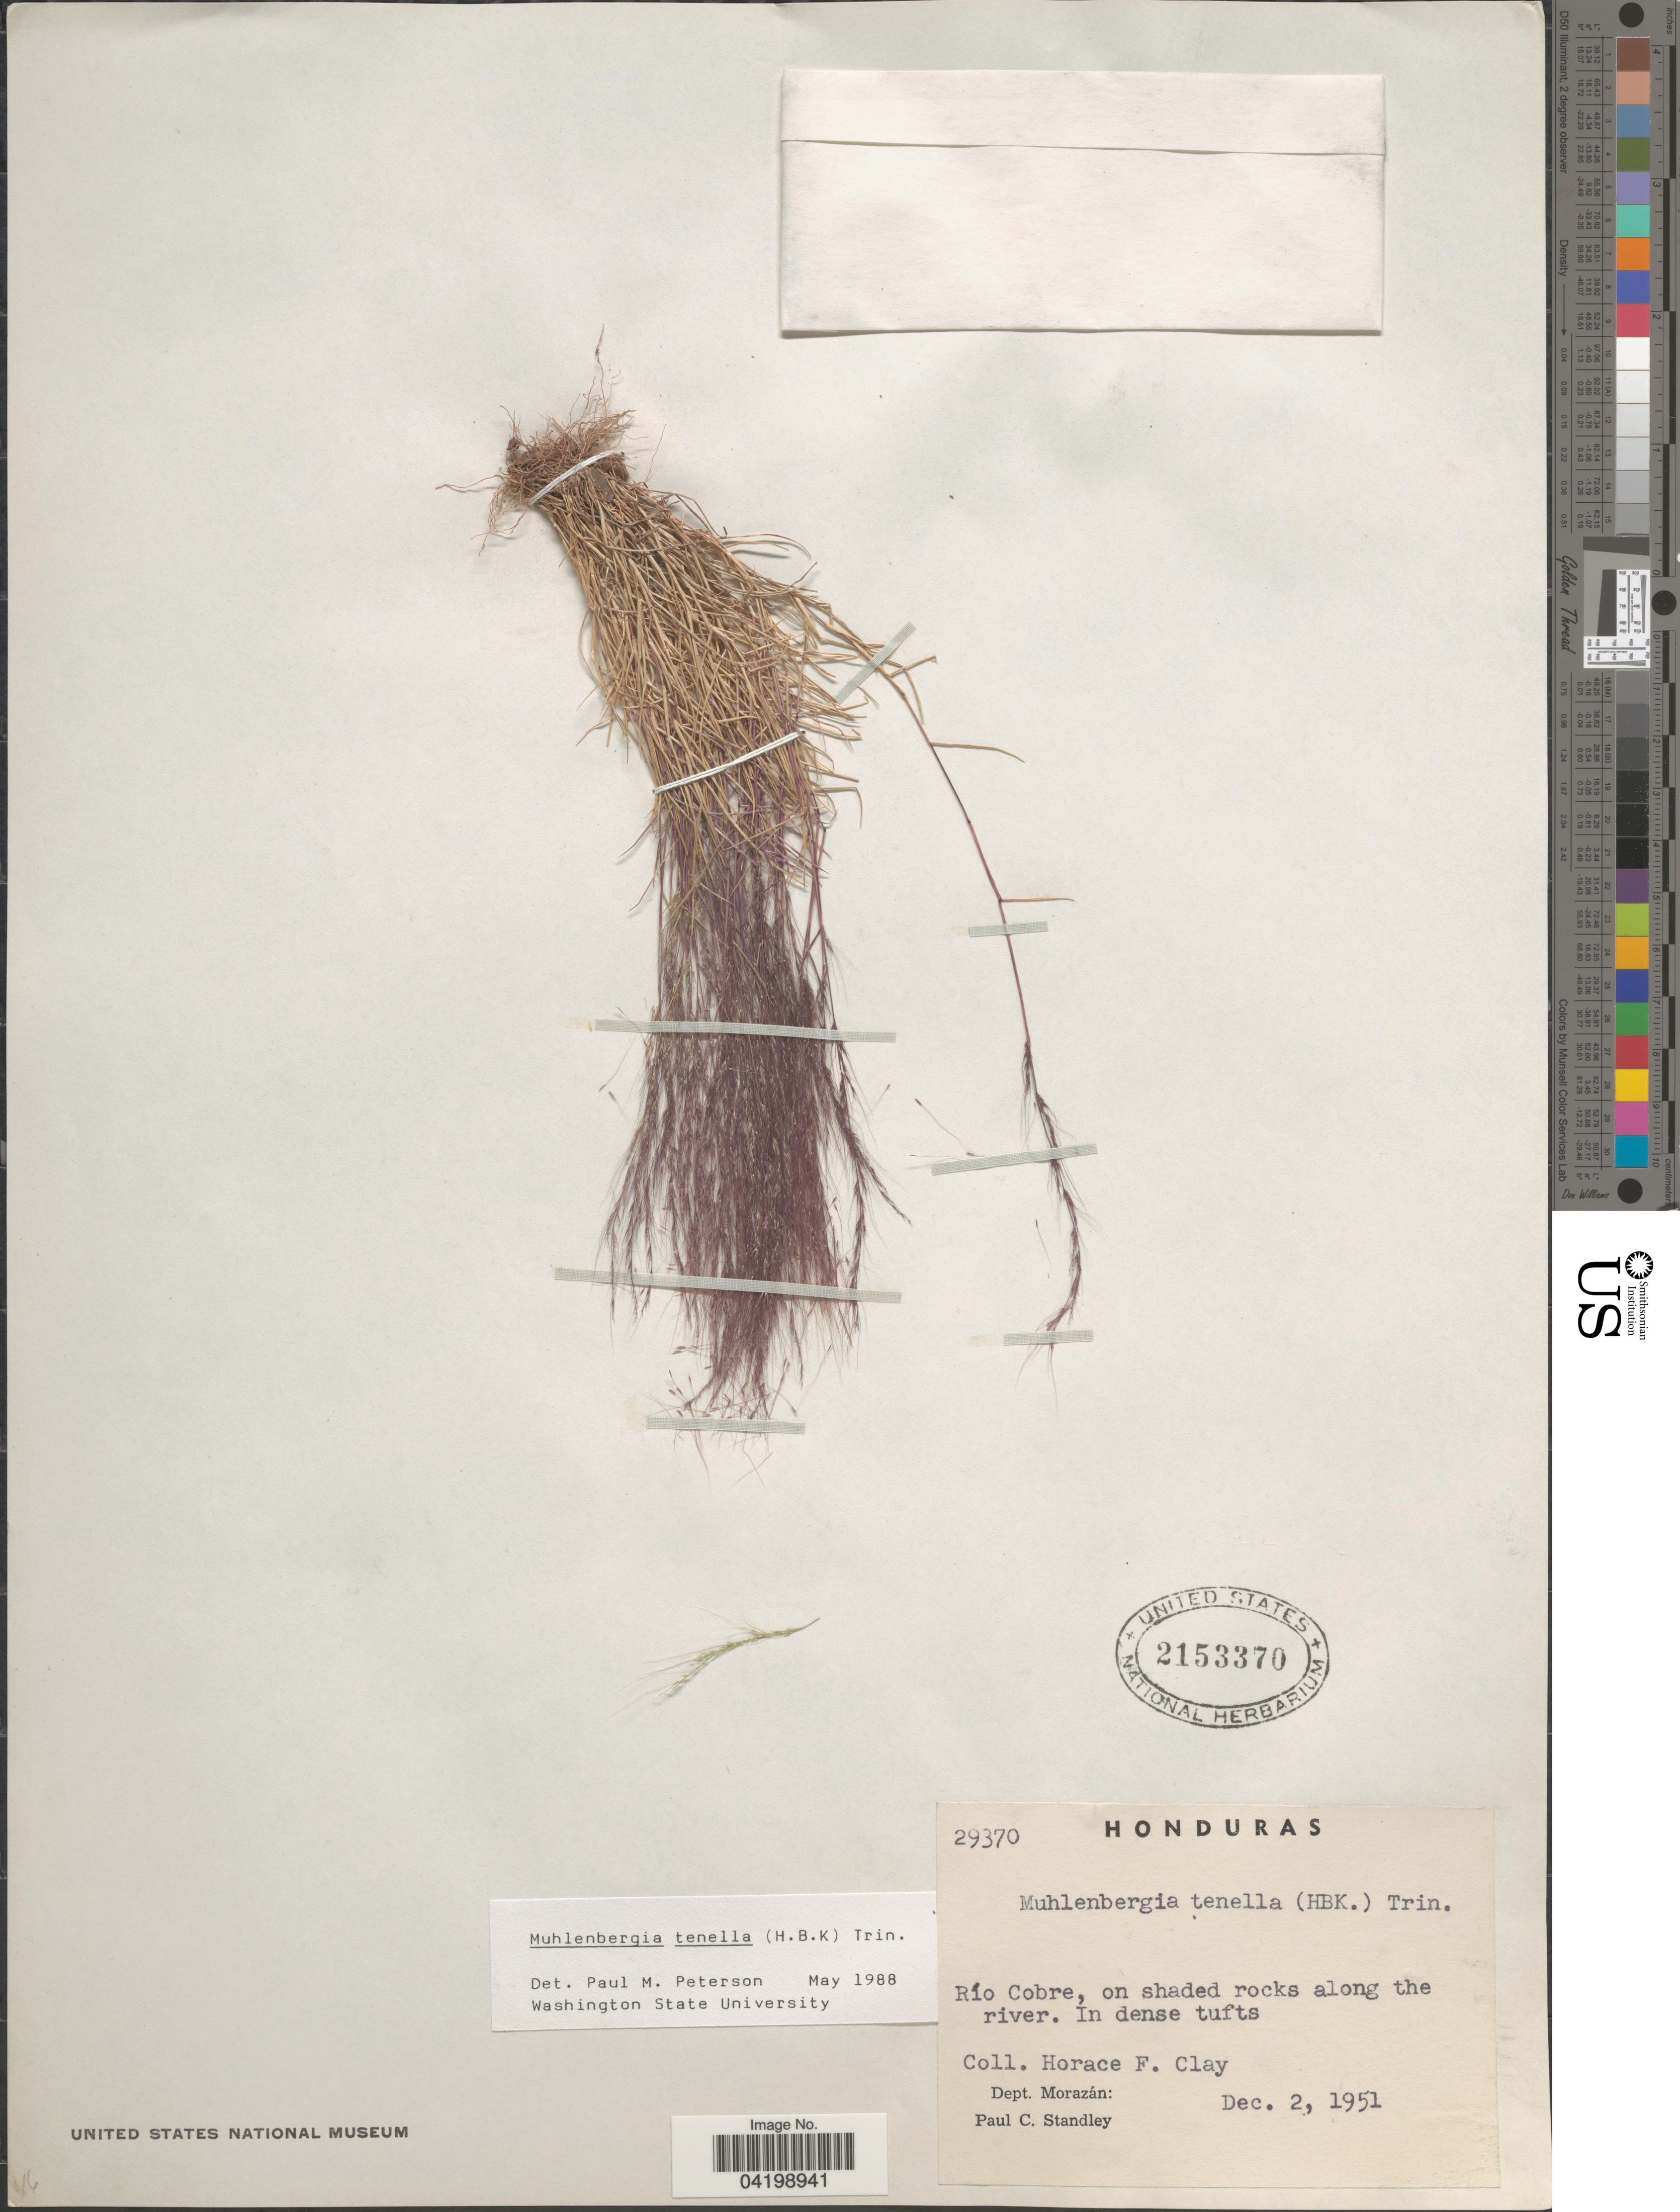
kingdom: Plantae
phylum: Tracheophyta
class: Liliopsida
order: Poales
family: Poaceae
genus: Muhlenbergia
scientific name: Muhlenbergia tenella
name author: (Kunth) Trin.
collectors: H. Clay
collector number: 29370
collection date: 1951-12-02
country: Honduras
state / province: Fco. Morazán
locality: Río Cobre, on shaded rocks along the river. Dept. Morazán.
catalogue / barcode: US 2153370